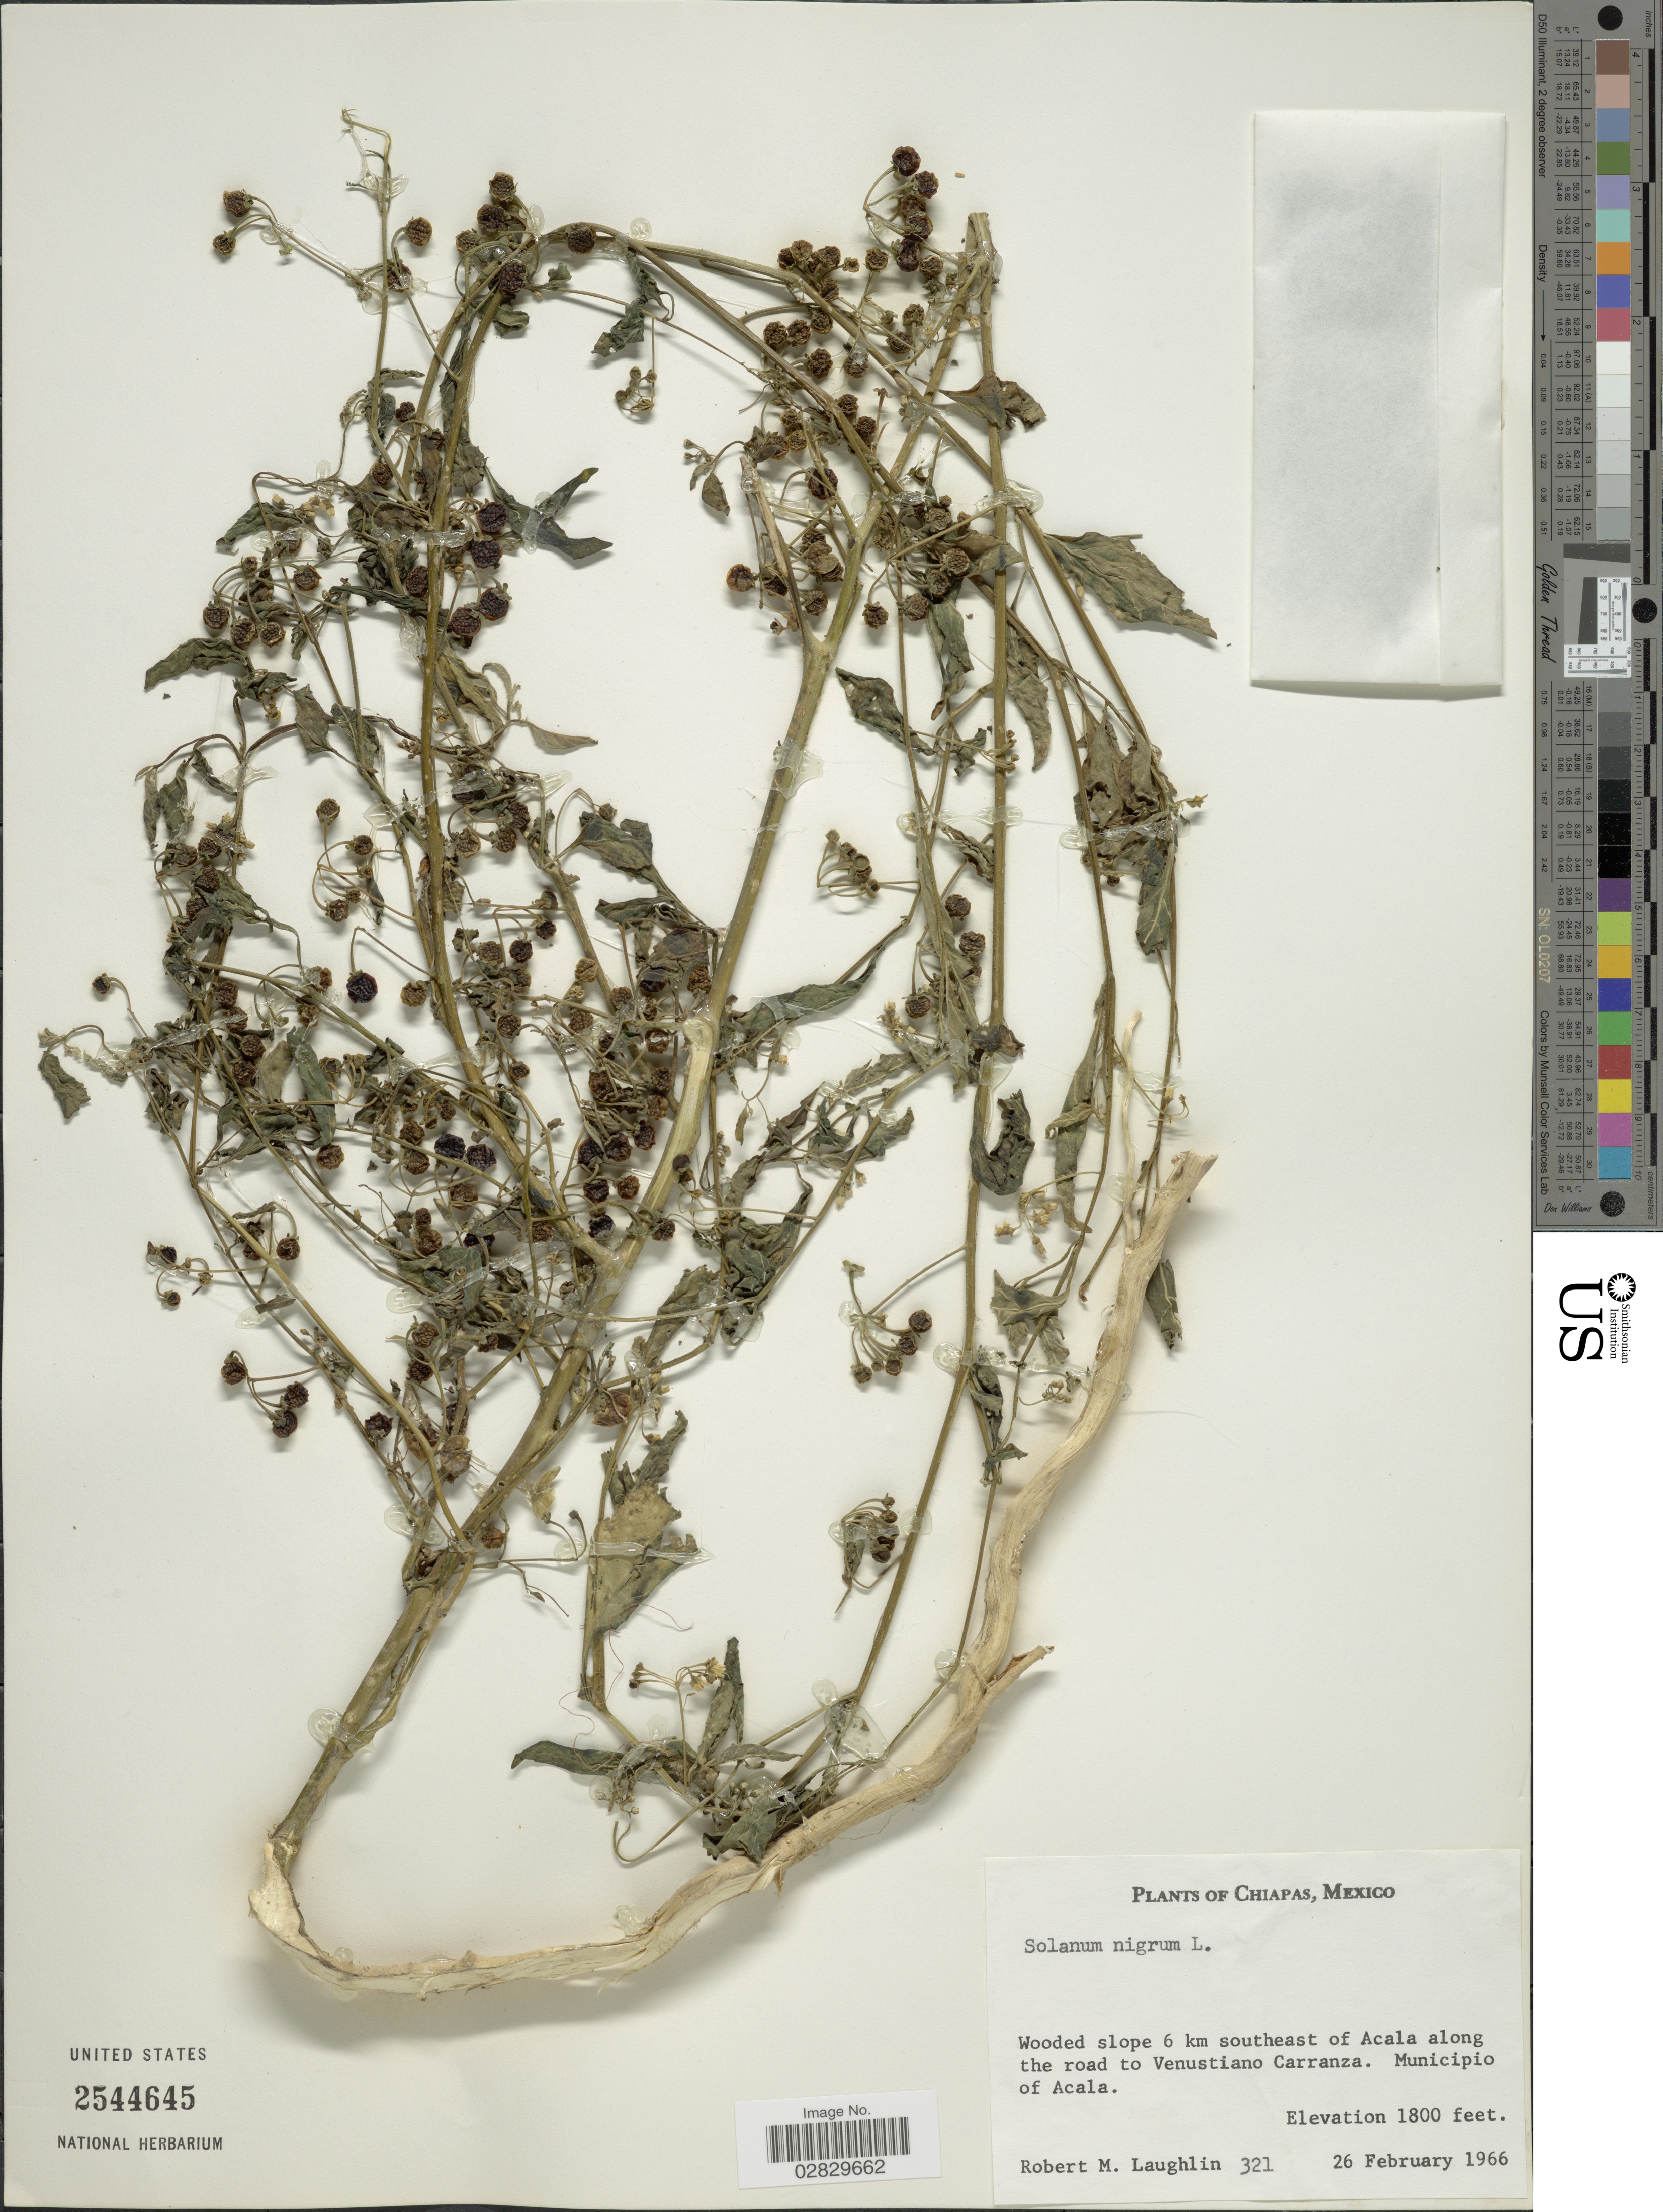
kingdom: Plantae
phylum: Tracheophyta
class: Magnoliopsida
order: Solanales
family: Solanaceae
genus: Solanum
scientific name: Solanum nigrescens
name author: M. Martens & Galeotti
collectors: R. M. Laughlin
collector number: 321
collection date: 1966-02-26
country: Mexico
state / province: Chiapas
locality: Wooded slope 6 km southeast of Acala along the road to Venustiano Carranza. Municipio of Acala.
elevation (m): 549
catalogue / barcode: US 2544645